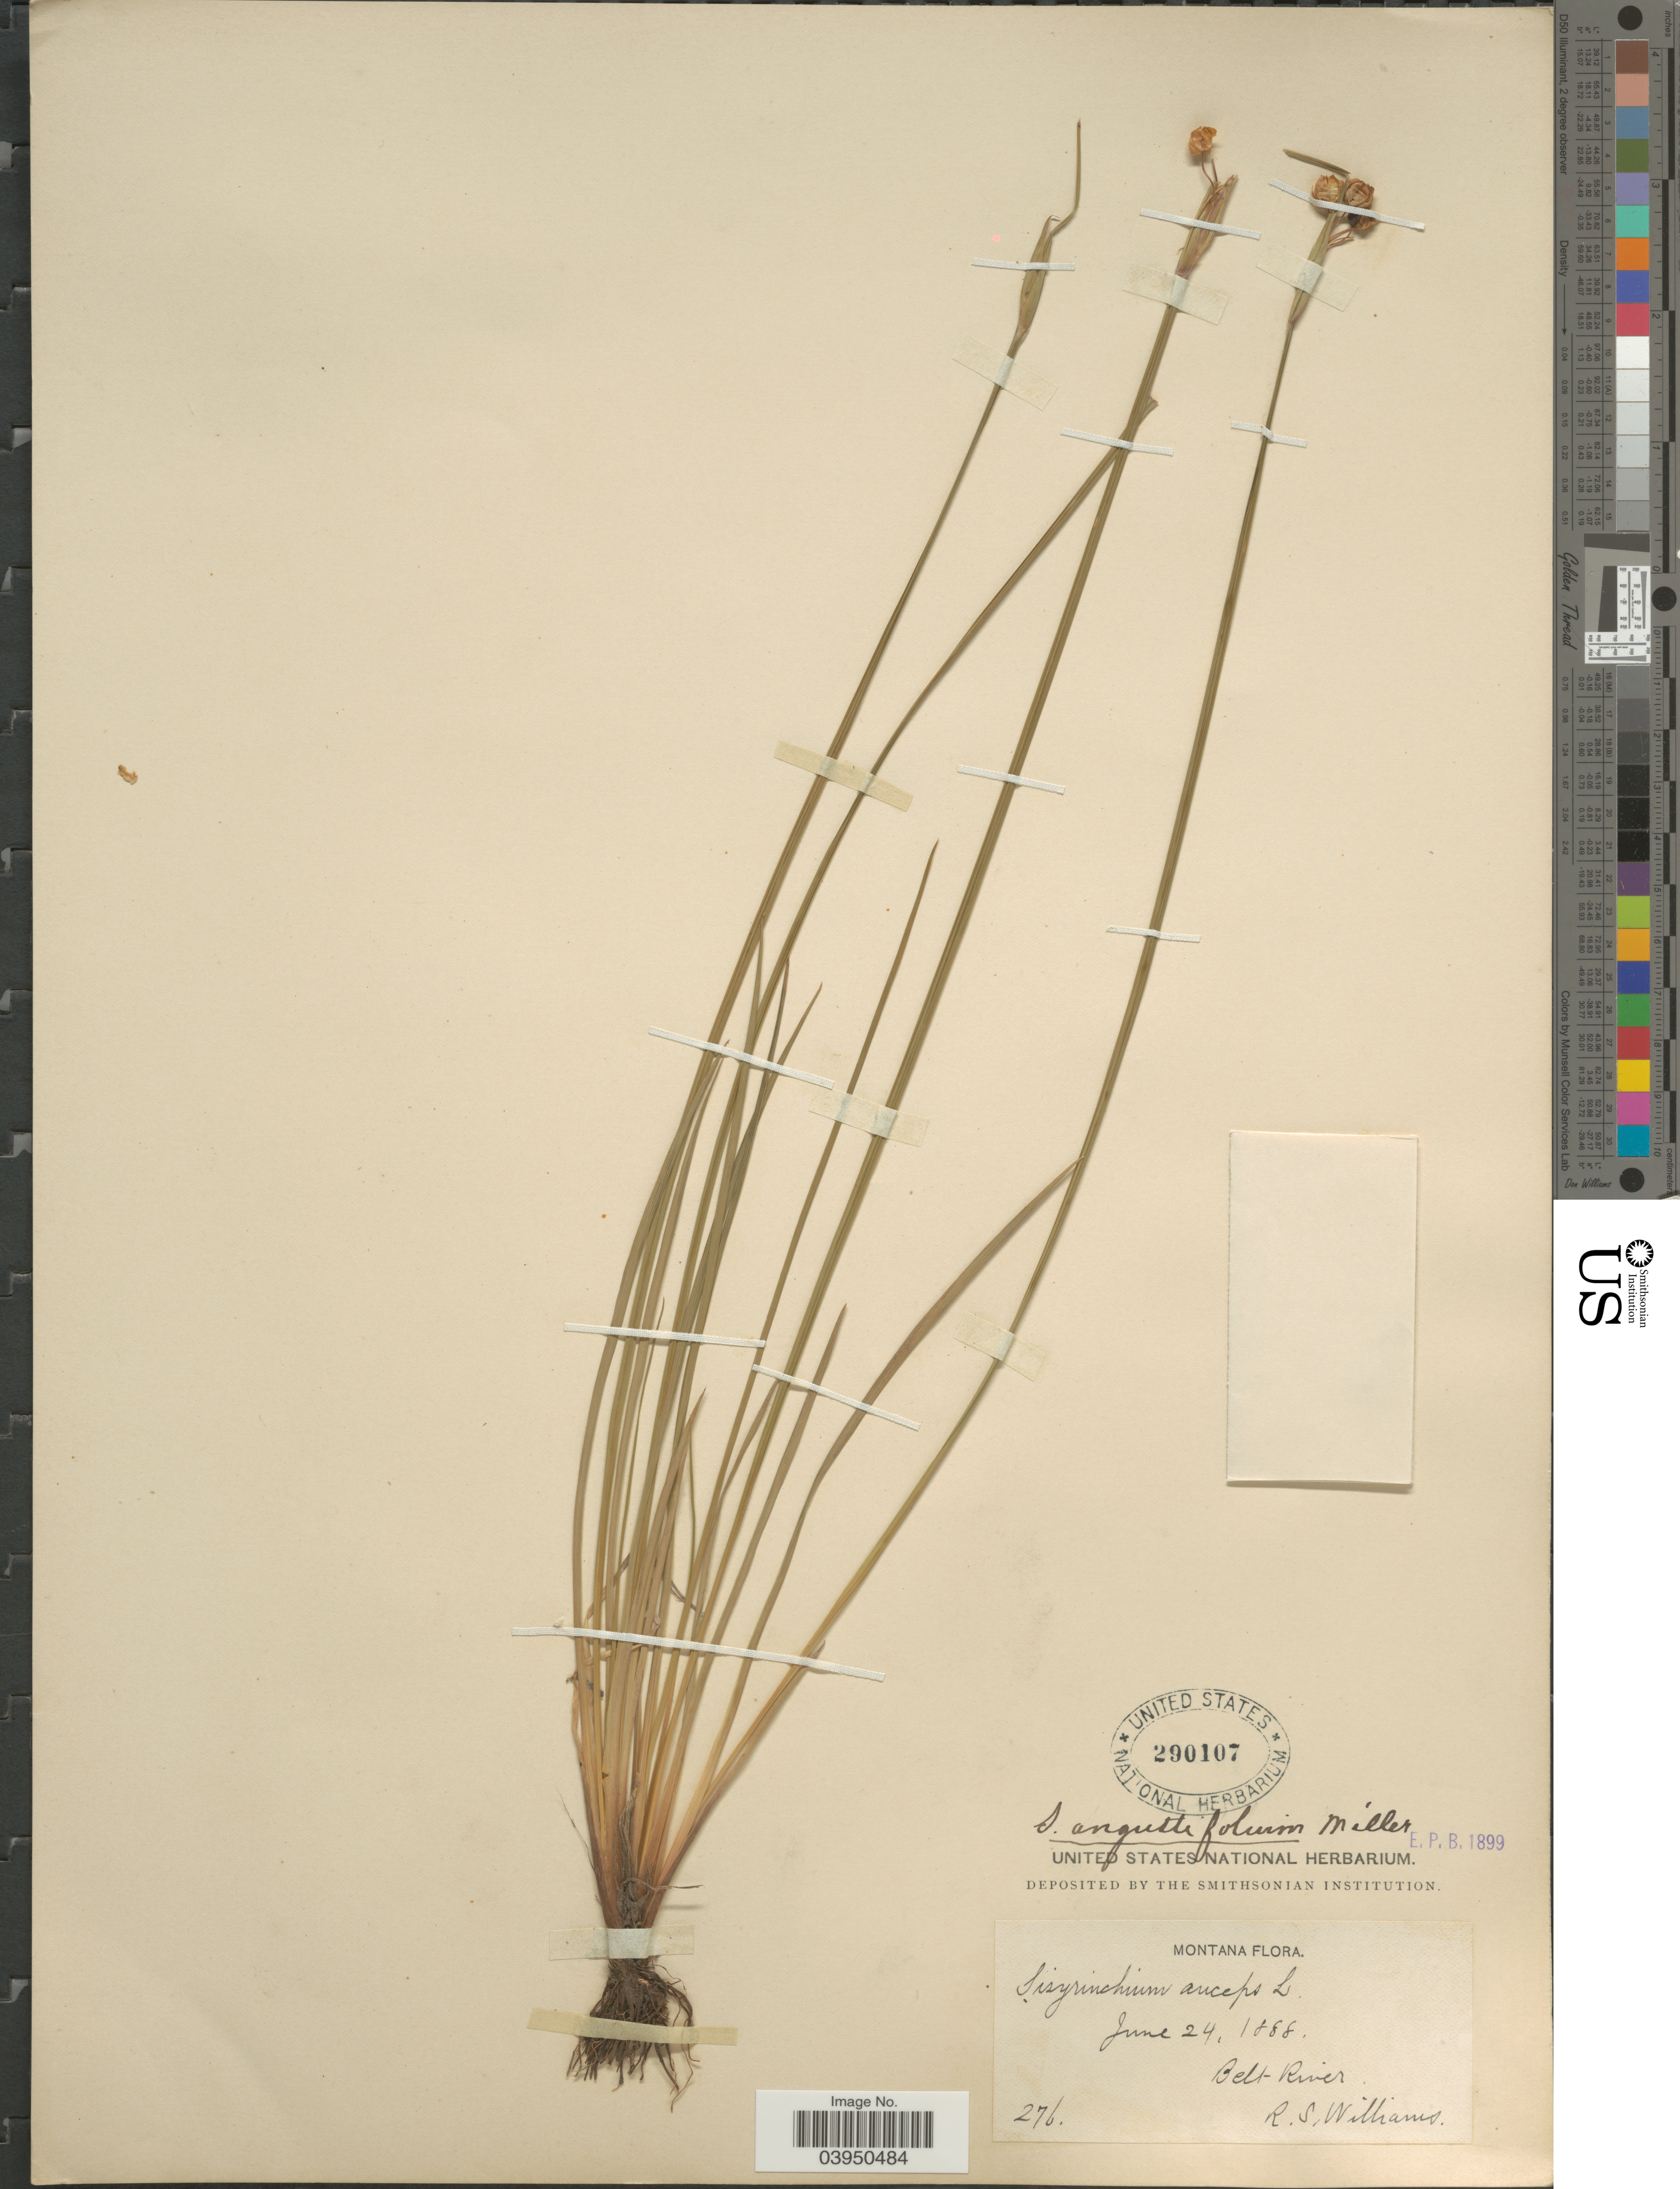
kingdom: Plantae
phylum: Tracheophyta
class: Liliopsida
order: Asparagales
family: Iridaceae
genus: Sisyrinchium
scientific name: Sisyrinchium angustifolium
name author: Mill.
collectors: R. S. Williams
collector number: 276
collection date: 1888-06-24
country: United States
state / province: Montana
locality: Belt River.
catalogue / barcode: US 290107